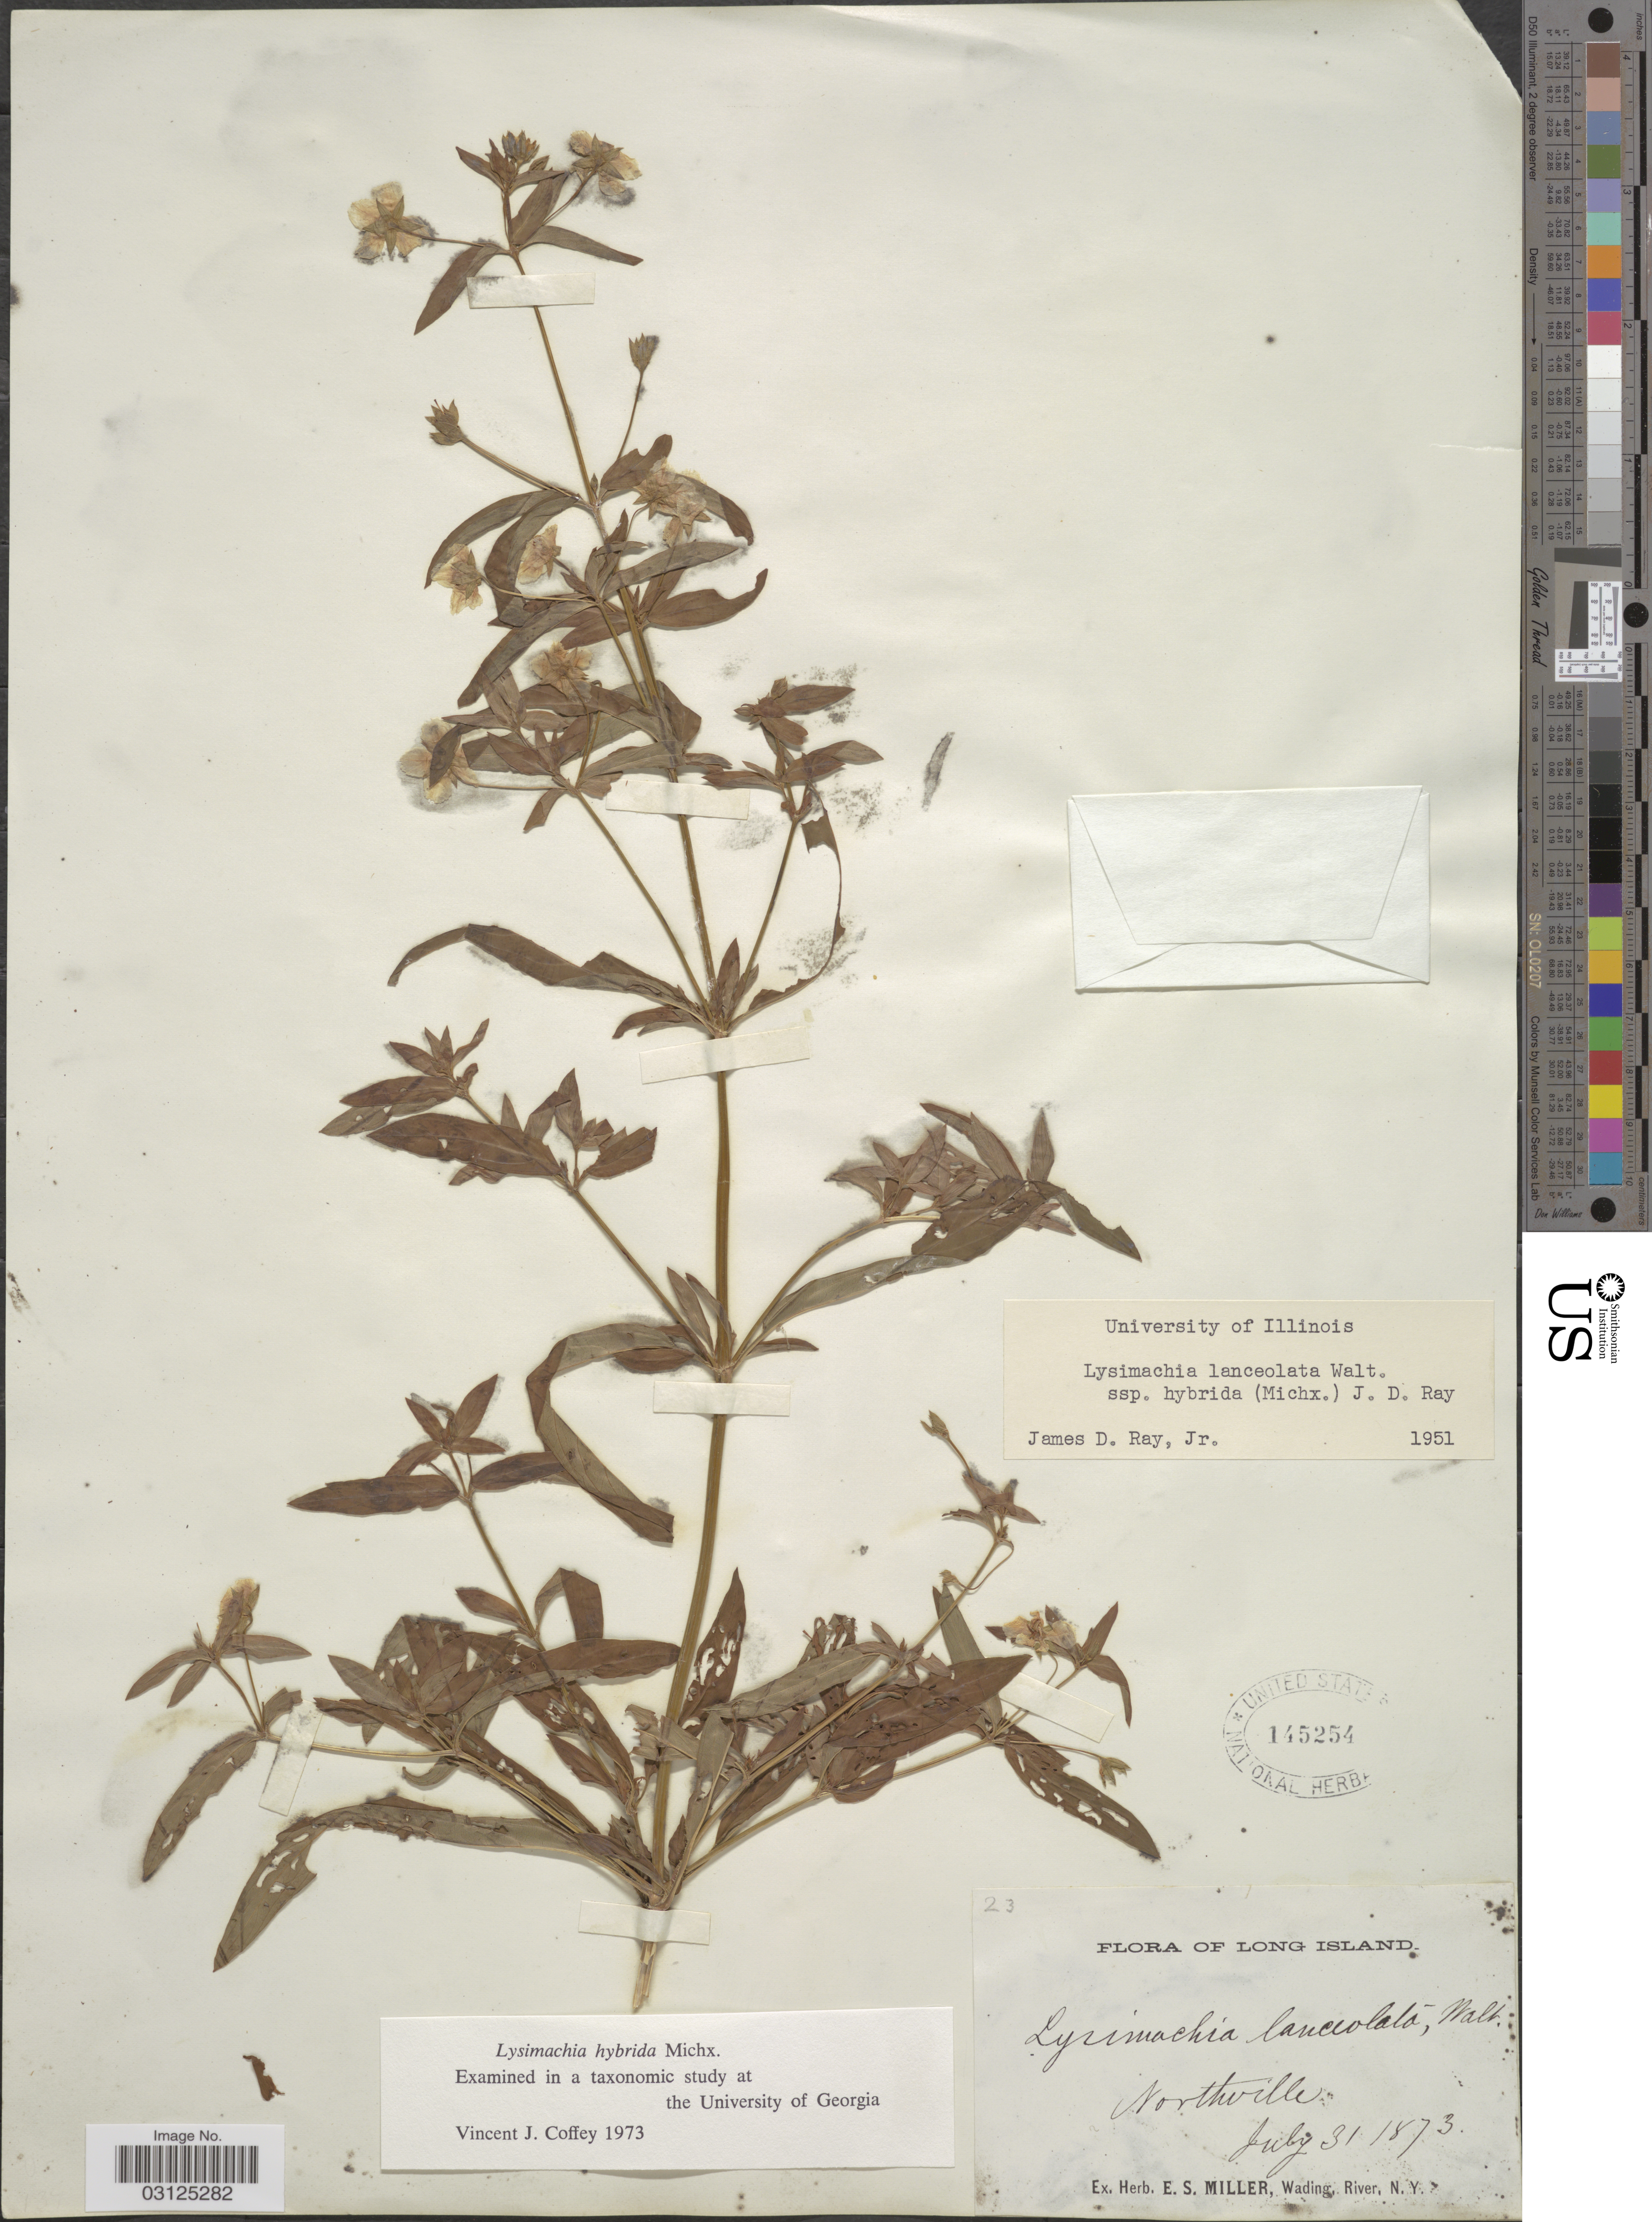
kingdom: Plantae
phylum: Tracheophyta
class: Magnoliopsida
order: Ericales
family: Primulaceae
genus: Lysimachia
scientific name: Lysimachia hybrida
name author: Michx.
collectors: ex herb. E. S. Miller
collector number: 23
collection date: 1873-07-31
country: United States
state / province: New York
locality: Northville.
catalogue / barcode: US 145254